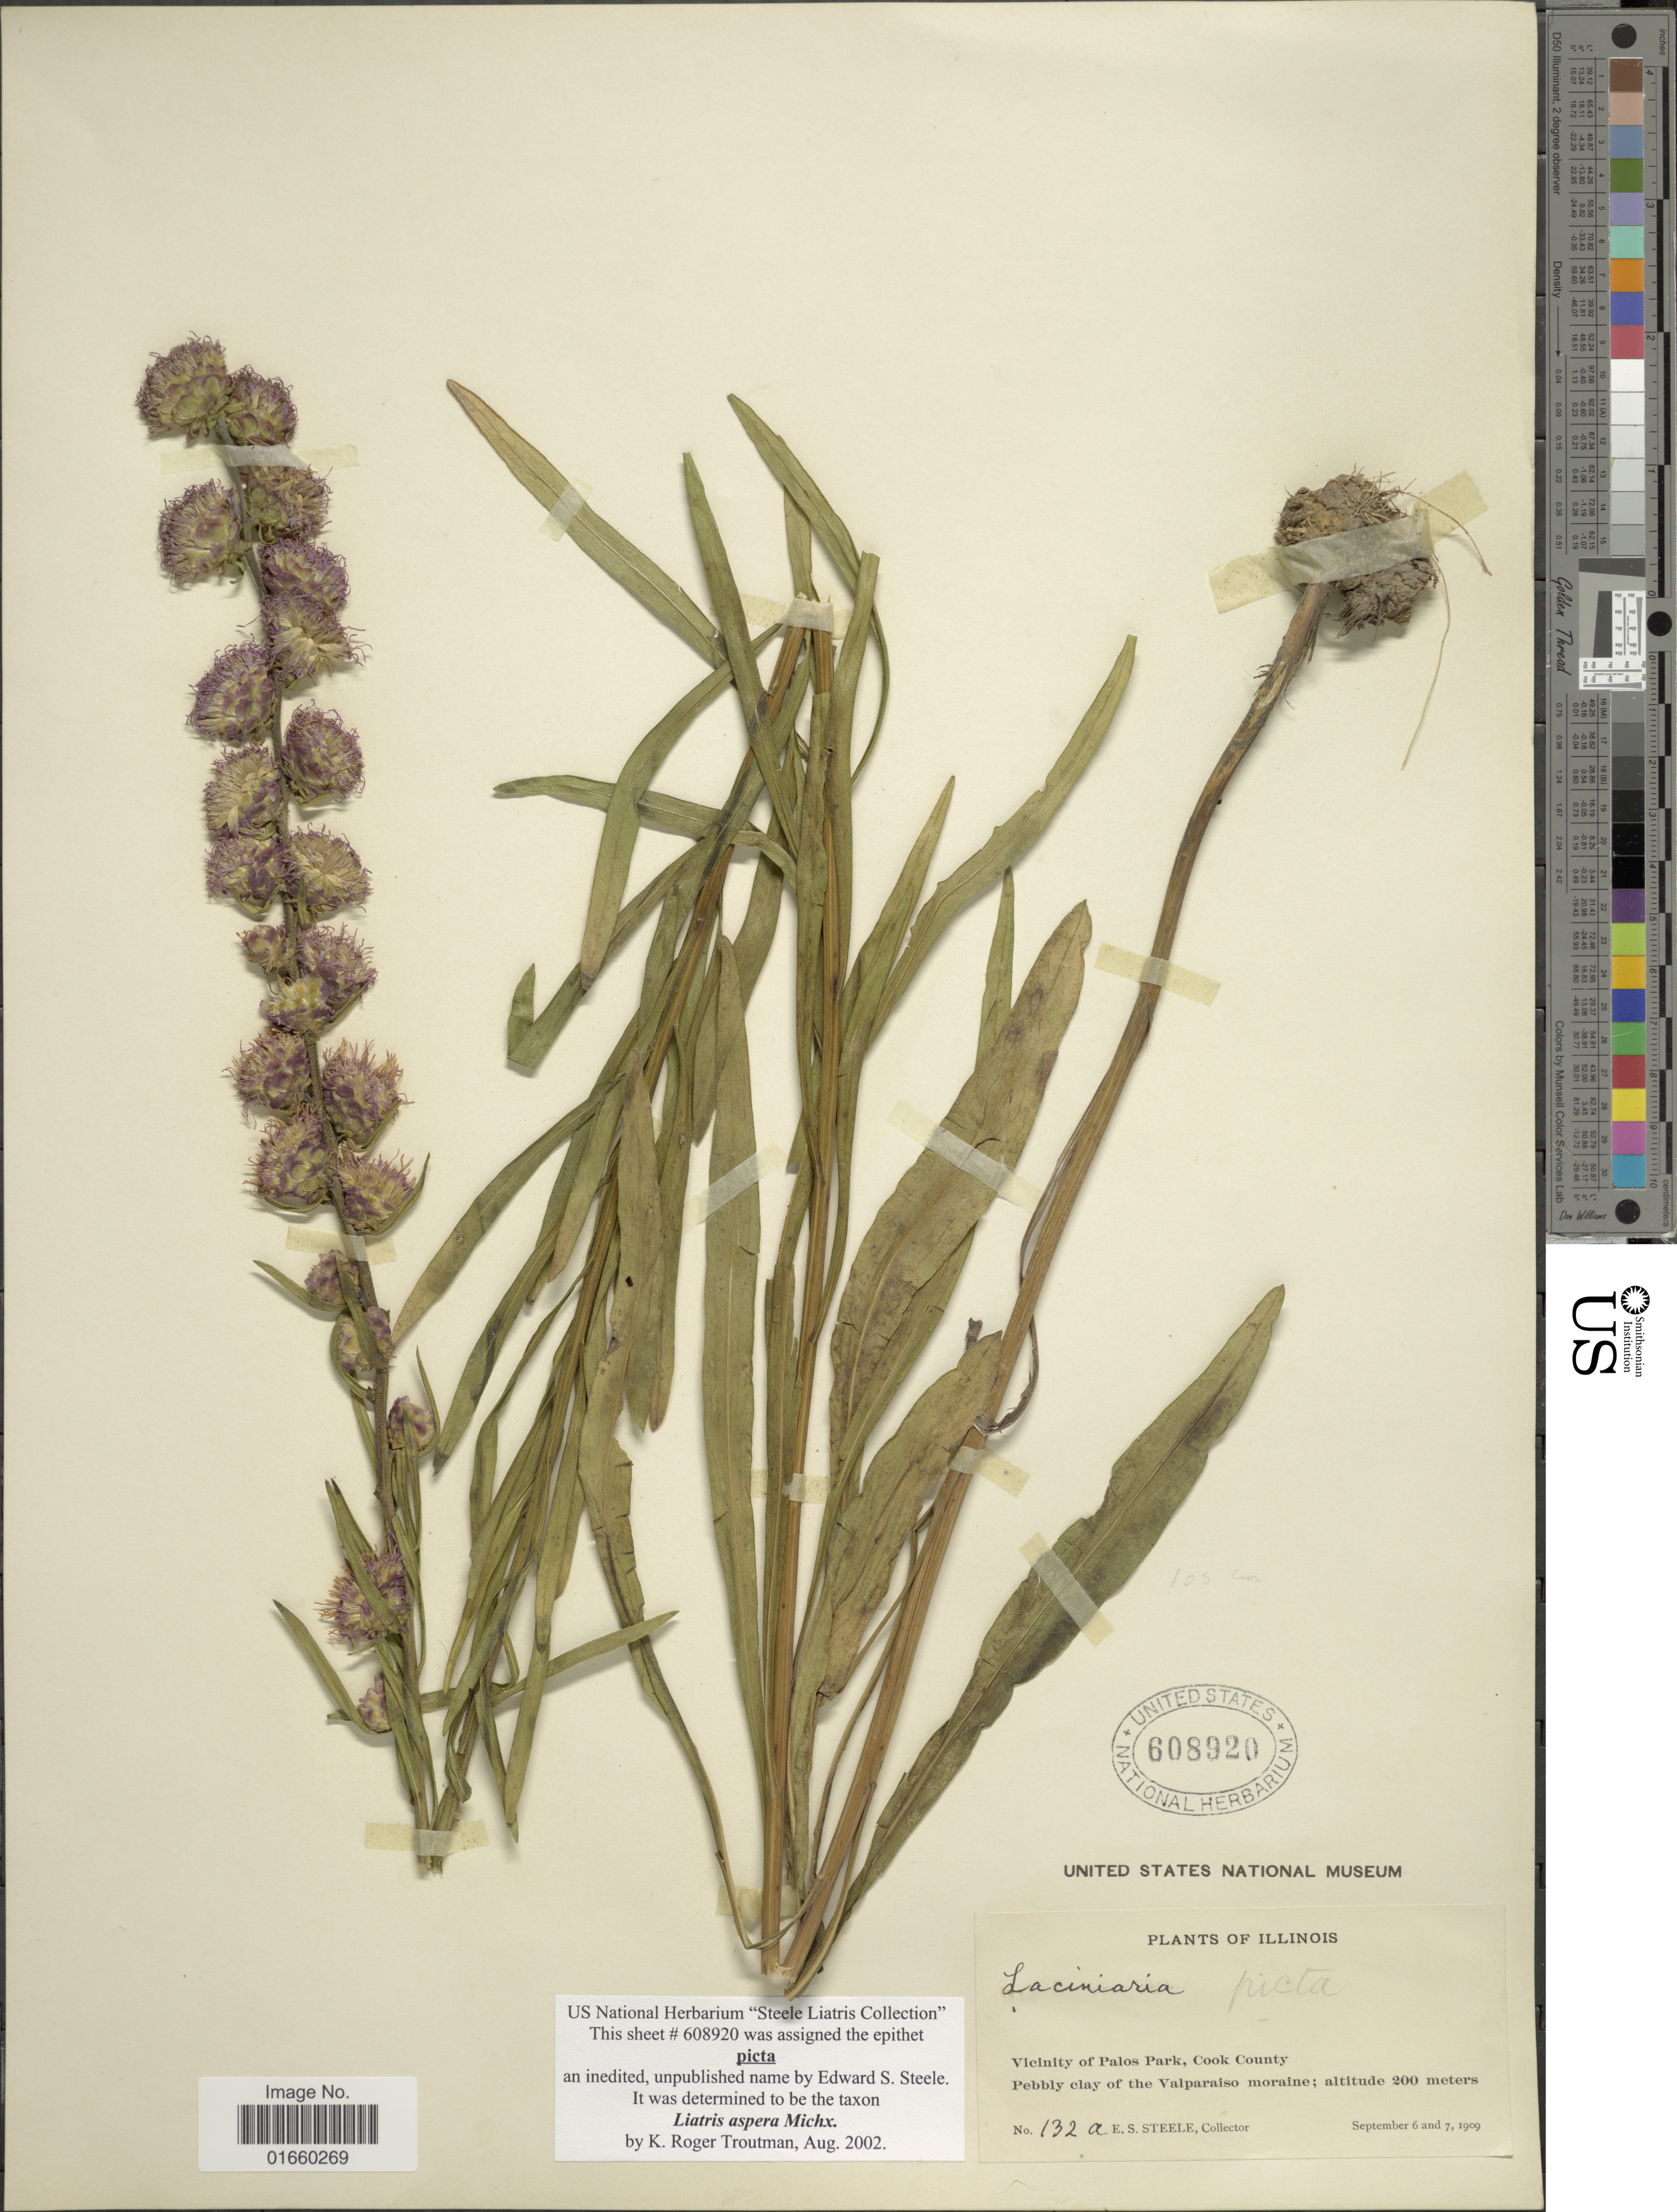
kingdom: Plantae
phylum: Tracheophyta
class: Magnoliopsida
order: Asterales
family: Asteraceae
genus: Liatris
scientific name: Liatris aspera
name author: Michx.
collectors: E. Steele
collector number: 132a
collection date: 1909-09-06/1909-09-07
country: United States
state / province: Illinois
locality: Vicinity of Palos Park, Cook Country, Pebbly caly of the Valparaiso moraine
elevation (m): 200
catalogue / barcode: US 608920